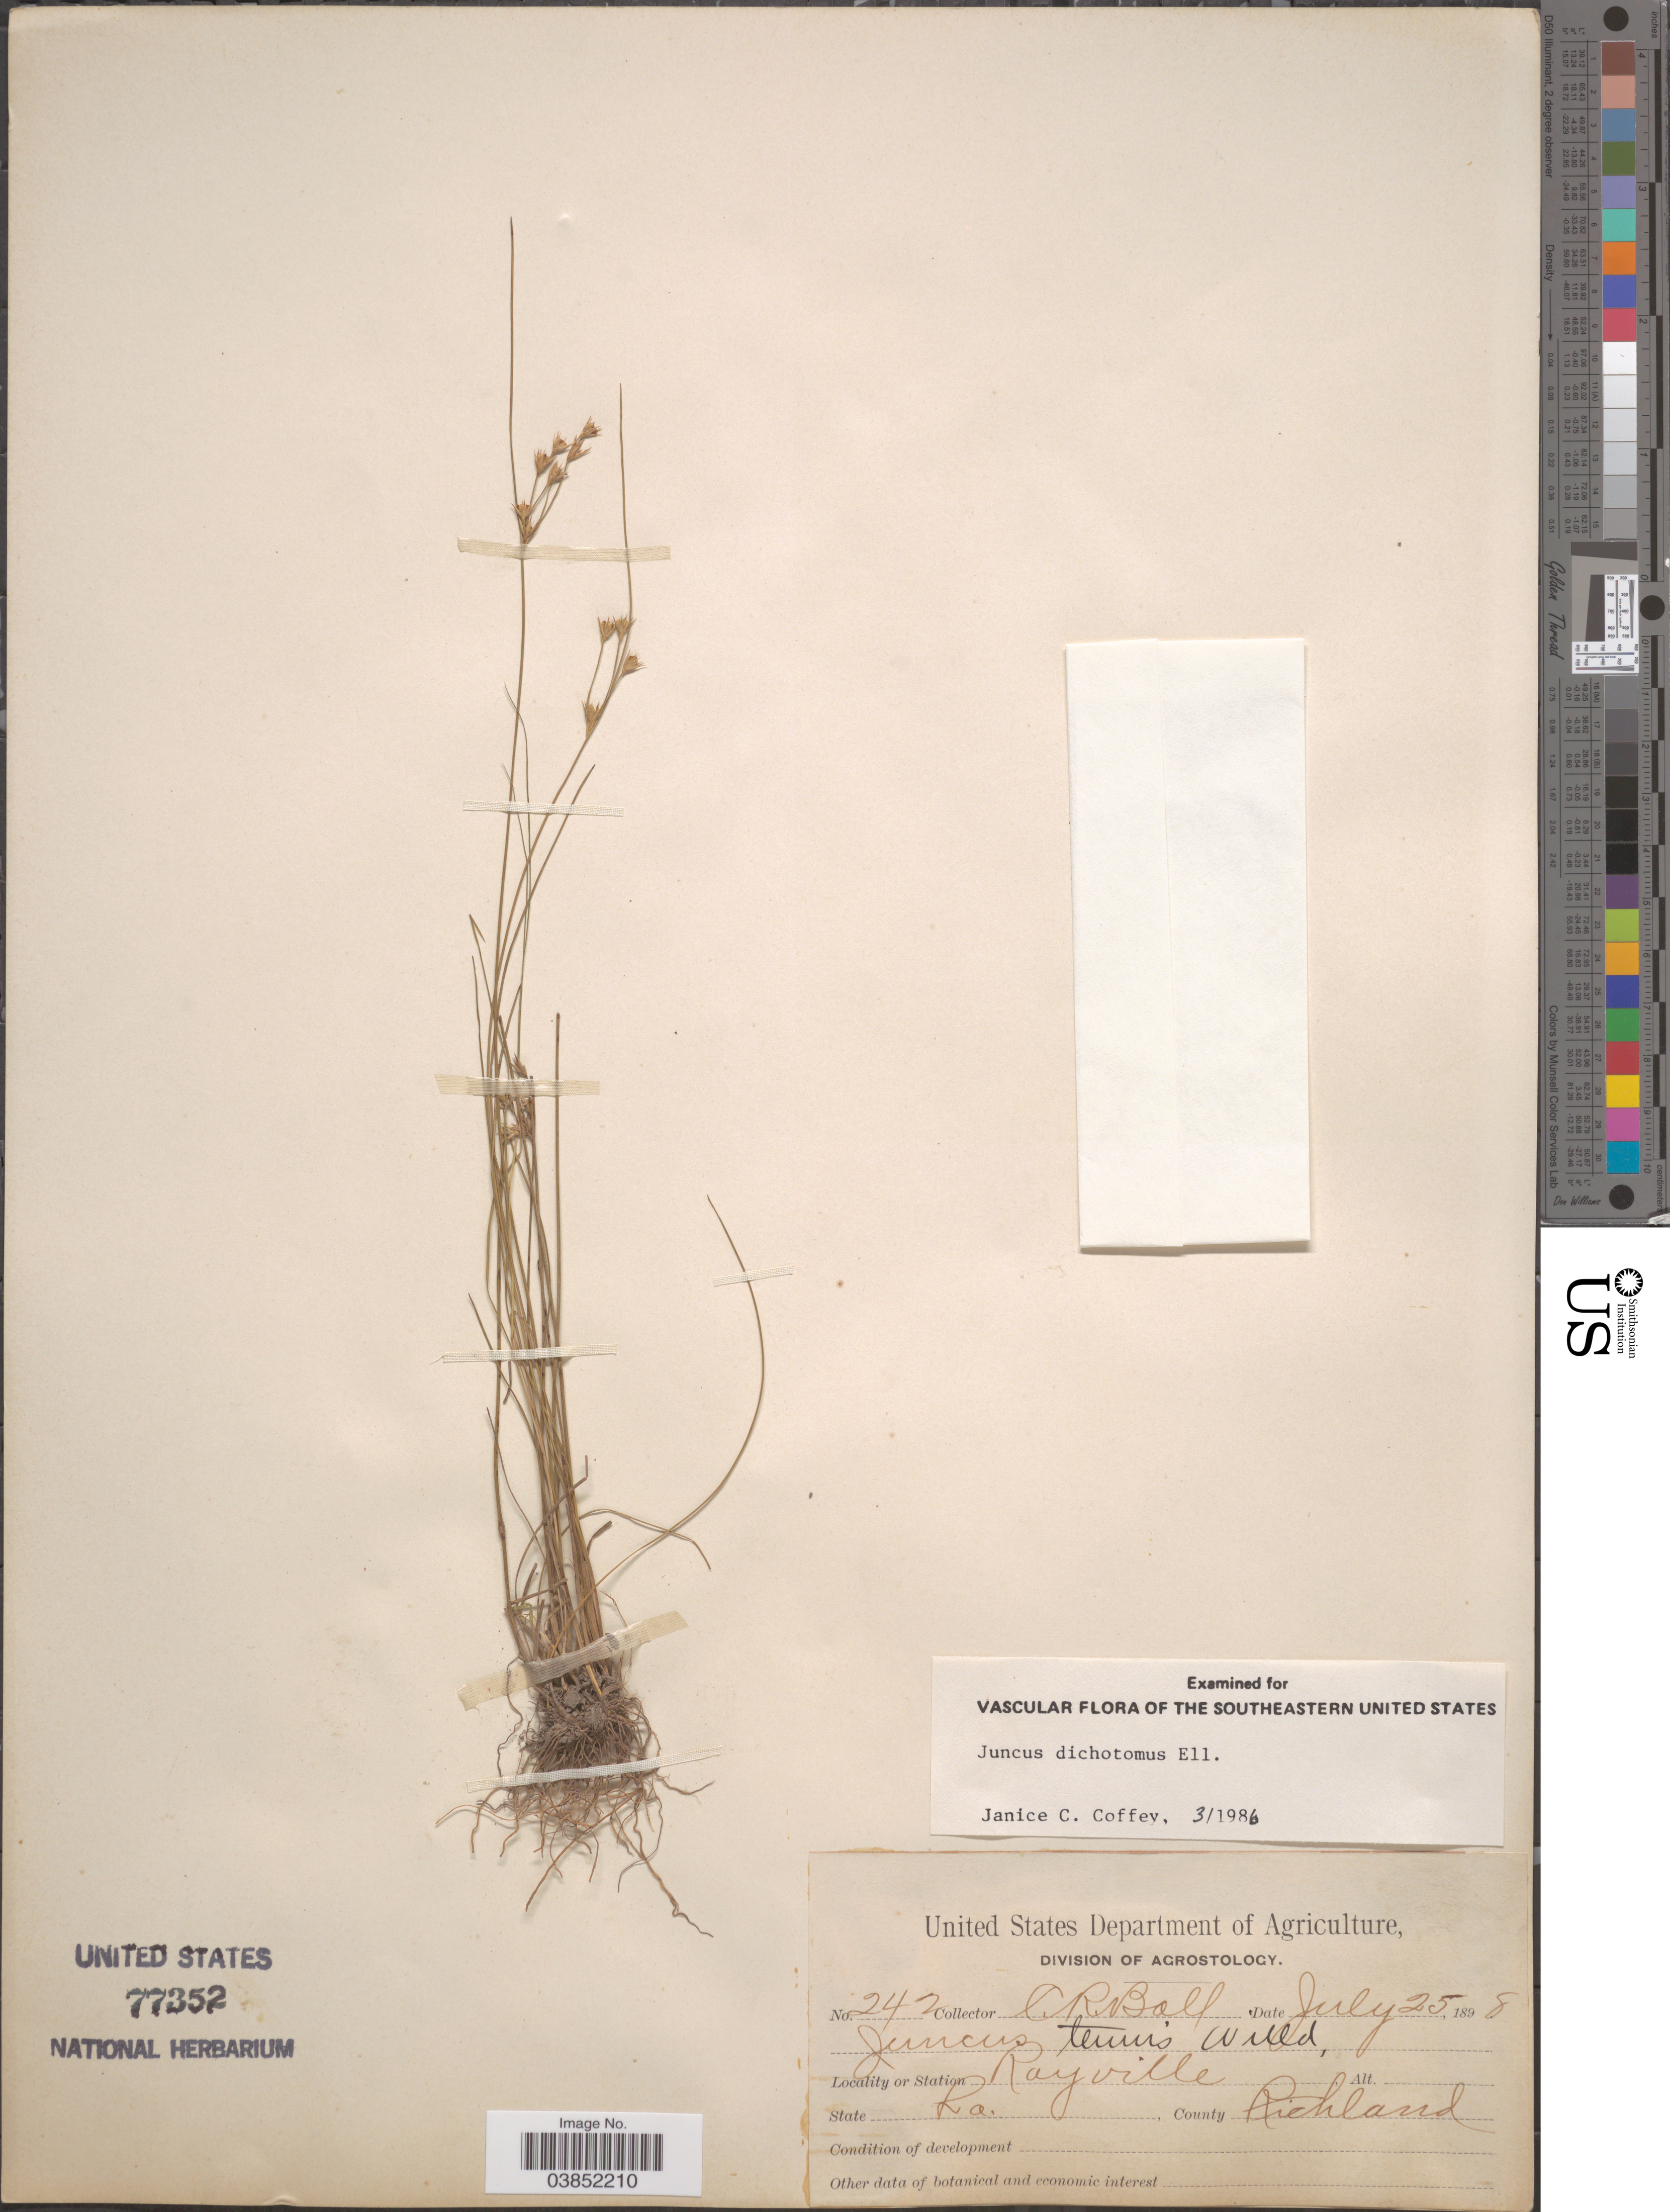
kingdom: Plantae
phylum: Tracheophyta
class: Liliopsida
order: Poales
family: Juncaceae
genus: Juncus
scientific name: Juncus dichotomus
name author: Elliott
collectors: C. R. Ball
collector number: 242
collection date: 1898-07-25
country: United States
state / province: Louisiana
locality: Station Rayville. County Richland.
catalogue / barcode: US 77352